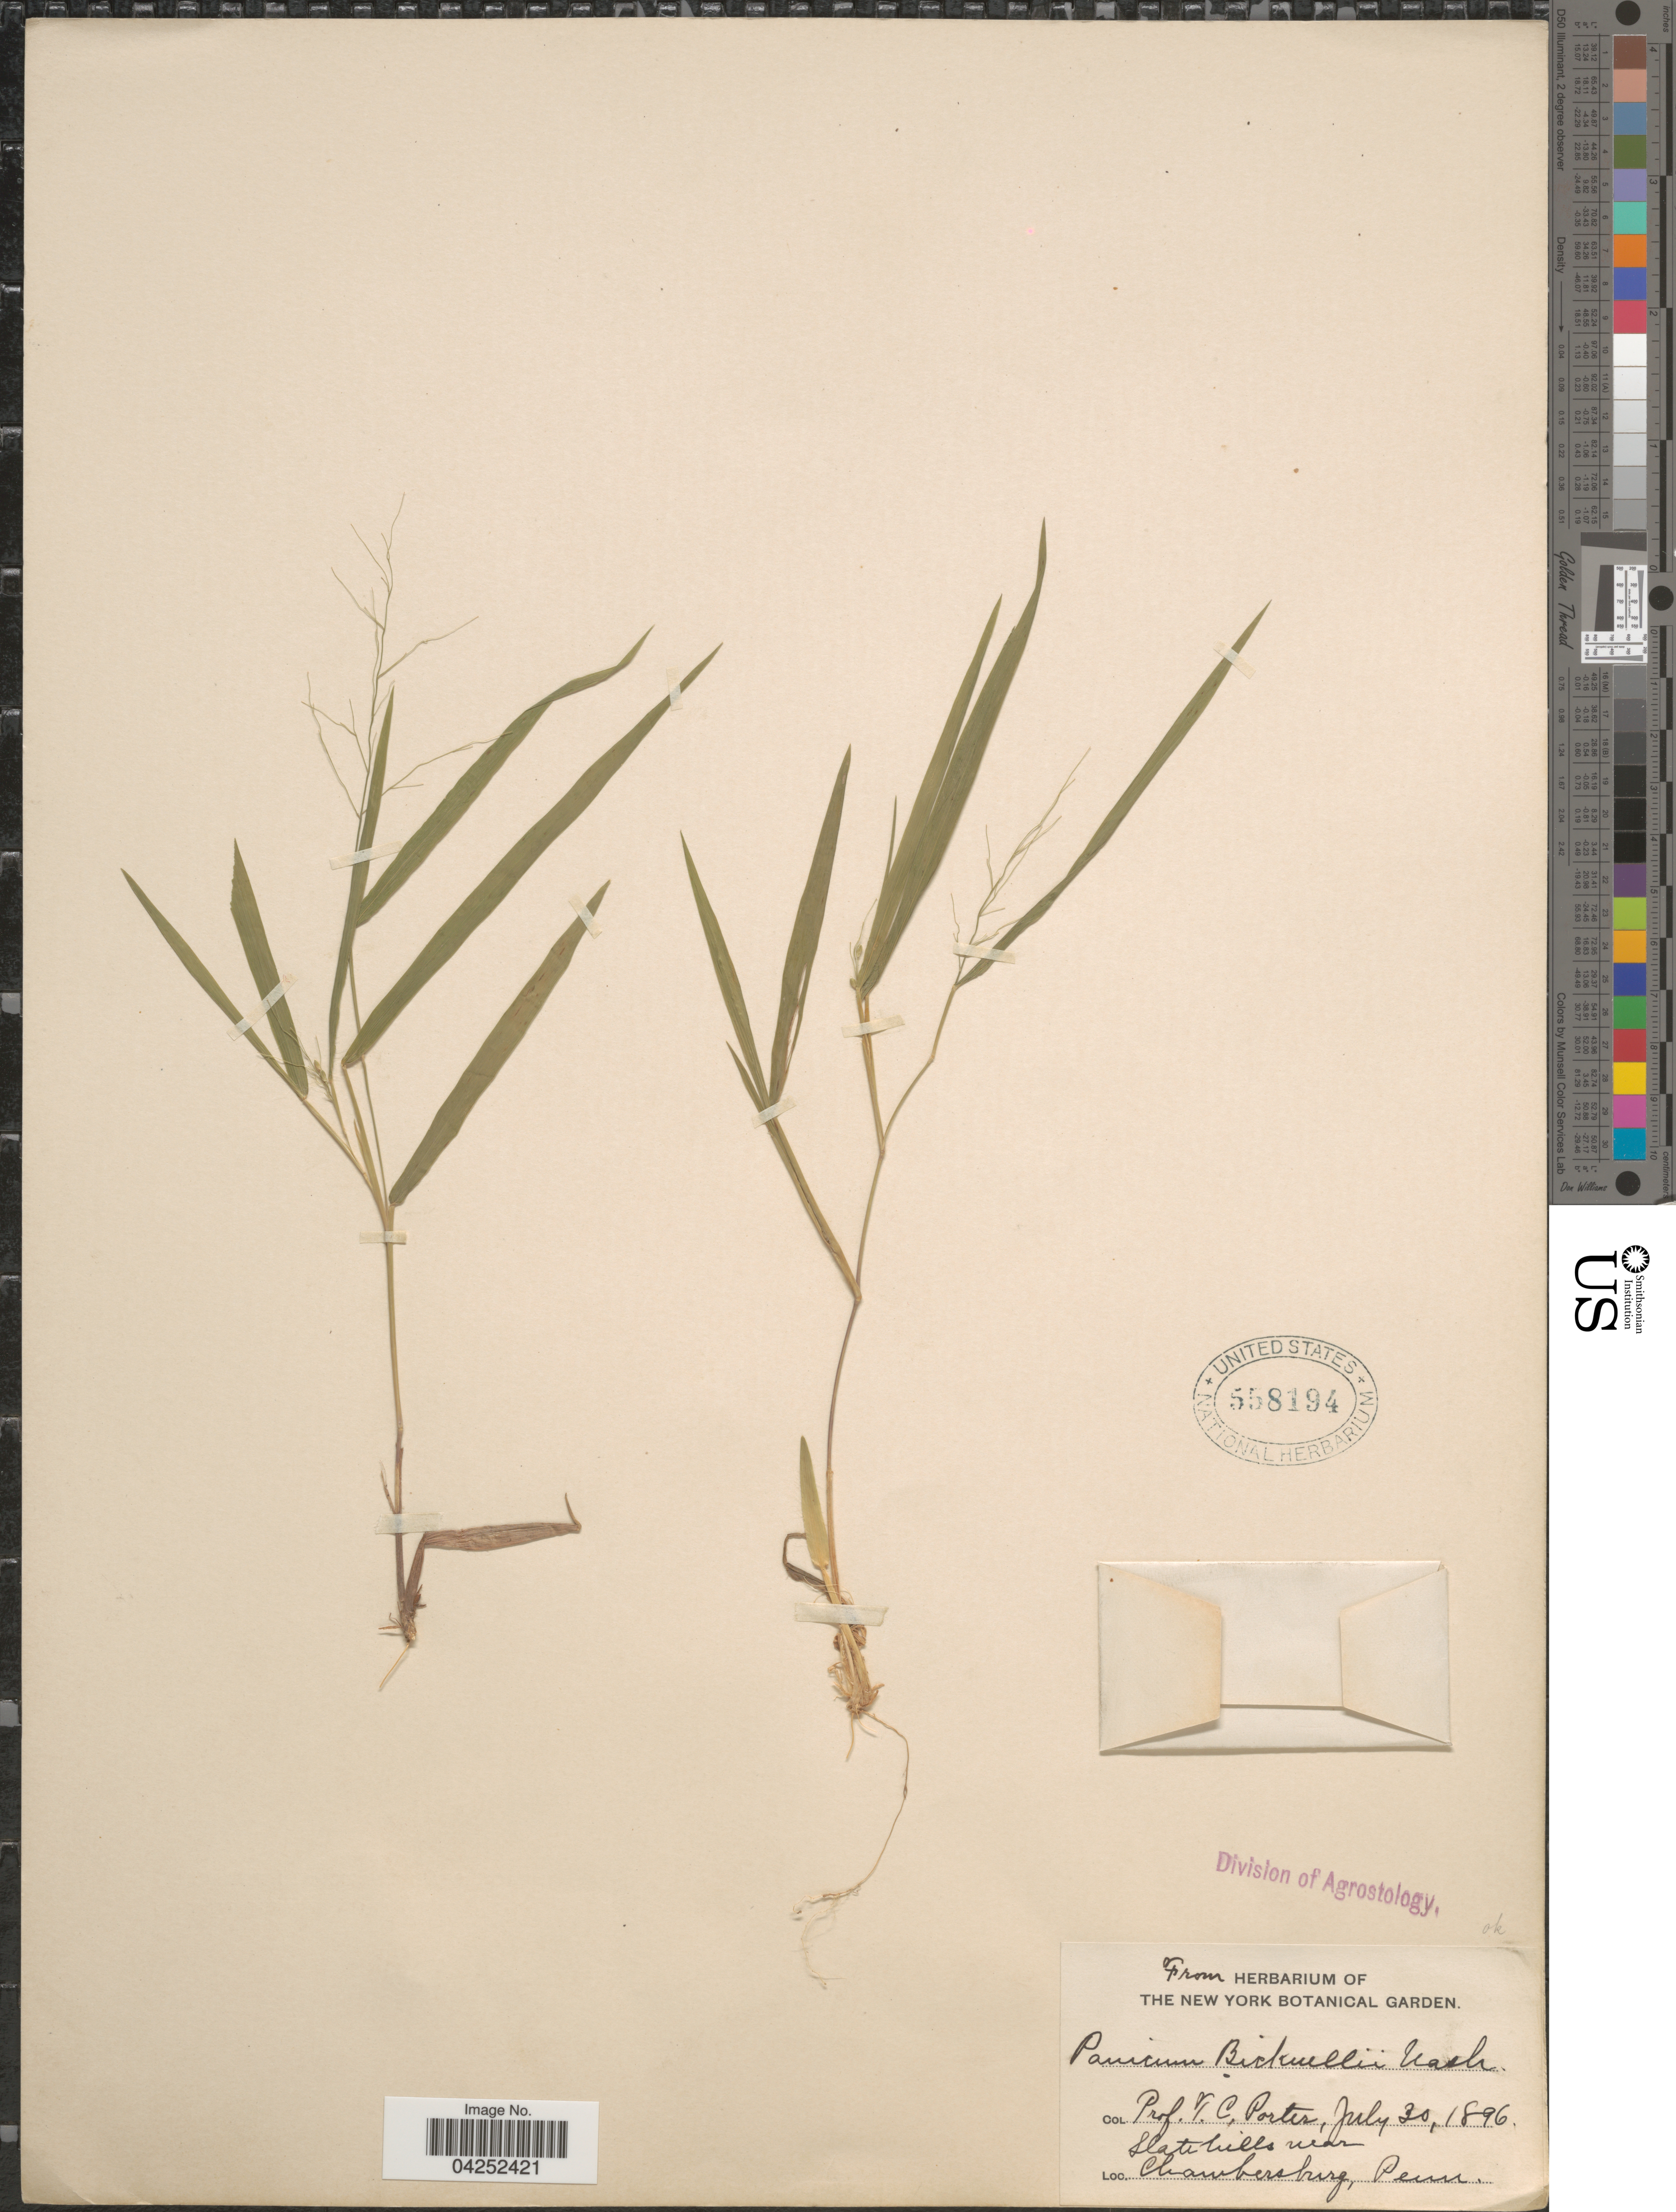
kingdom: Plantae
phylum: Tracheophyta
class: Liliopsida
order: Poales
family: Poaceae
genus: Dichanthelium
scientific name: Dichanthelium bicknellii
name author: (Nash) LeBlond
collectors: T. Porter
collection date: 1896-07-30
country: United States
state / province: Pennsylvania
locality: State hills near Chambersburg.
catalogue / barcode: US 558194